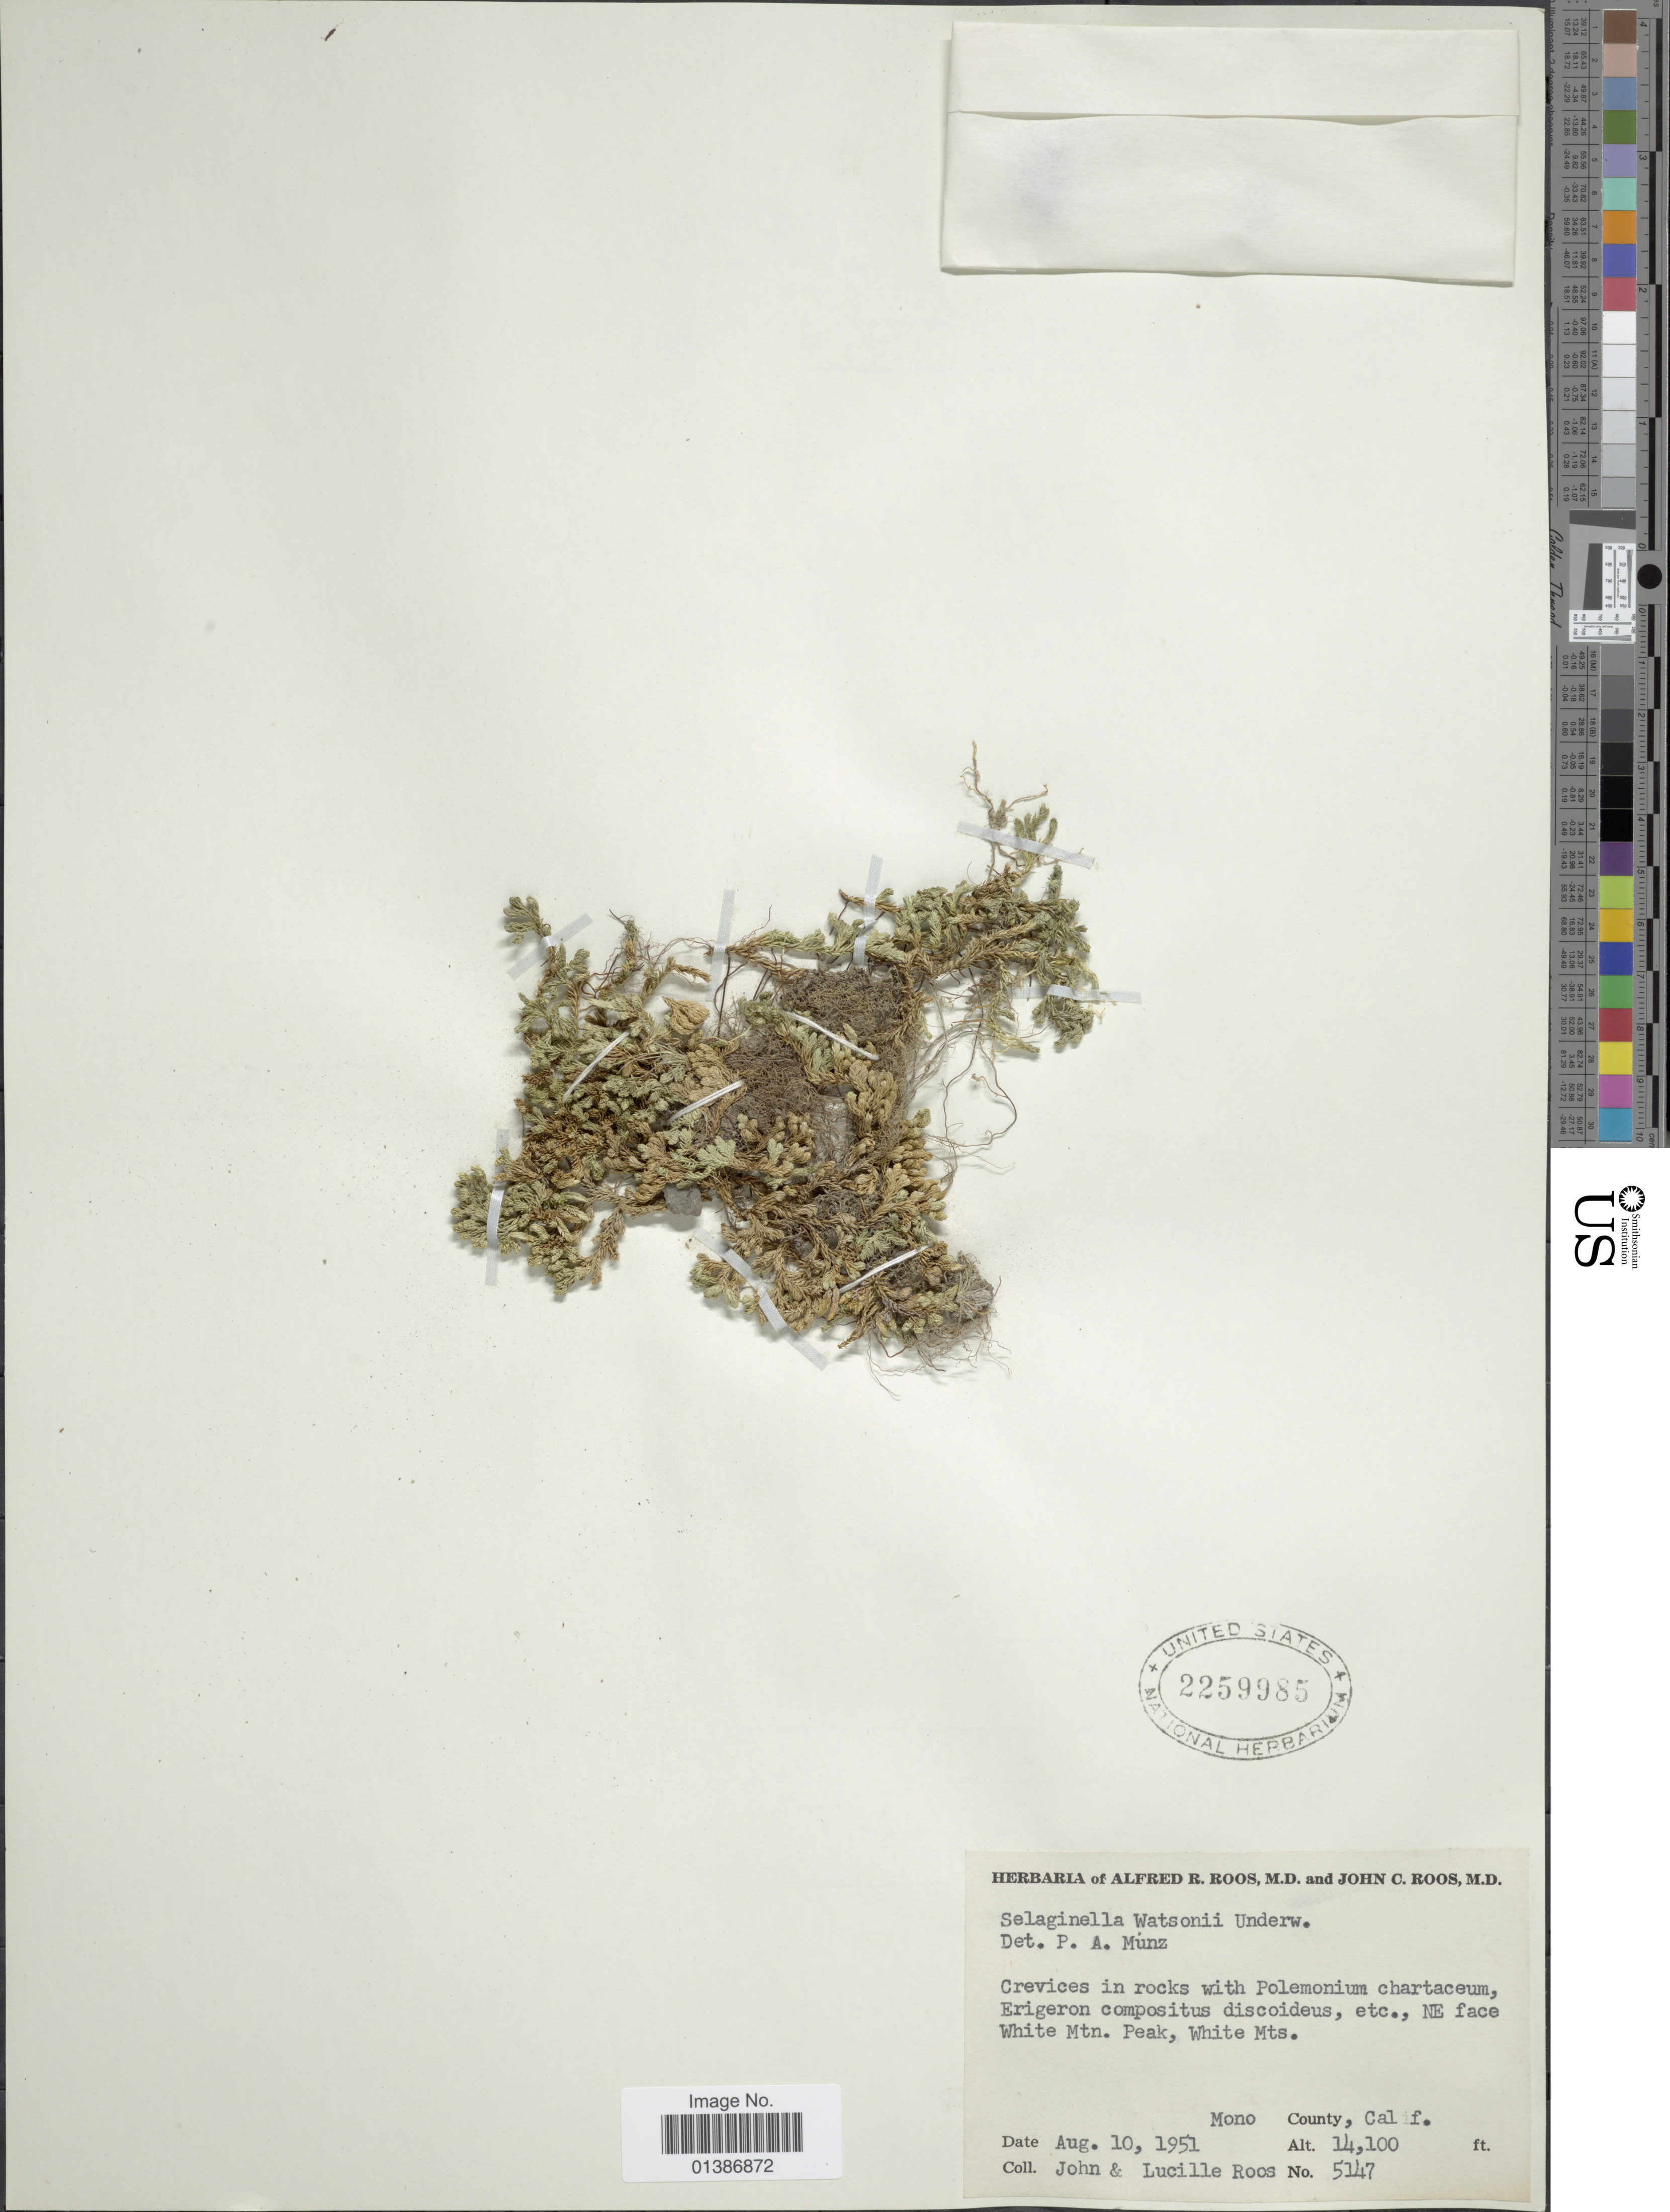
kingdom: Plantae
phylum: Tracheophyta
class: Lycopodiopsida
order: Selaginellales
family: Selaginellaceae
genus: Selaginella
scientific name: Selaginella watsonii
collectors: J. C. Roos & L. Roos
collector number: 5147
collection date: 1951-08-10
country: United States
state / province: California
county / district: Mono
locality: NE face White Mtn. Peak, White Mts. Mono County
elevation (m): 4298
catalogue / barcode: US 2259985